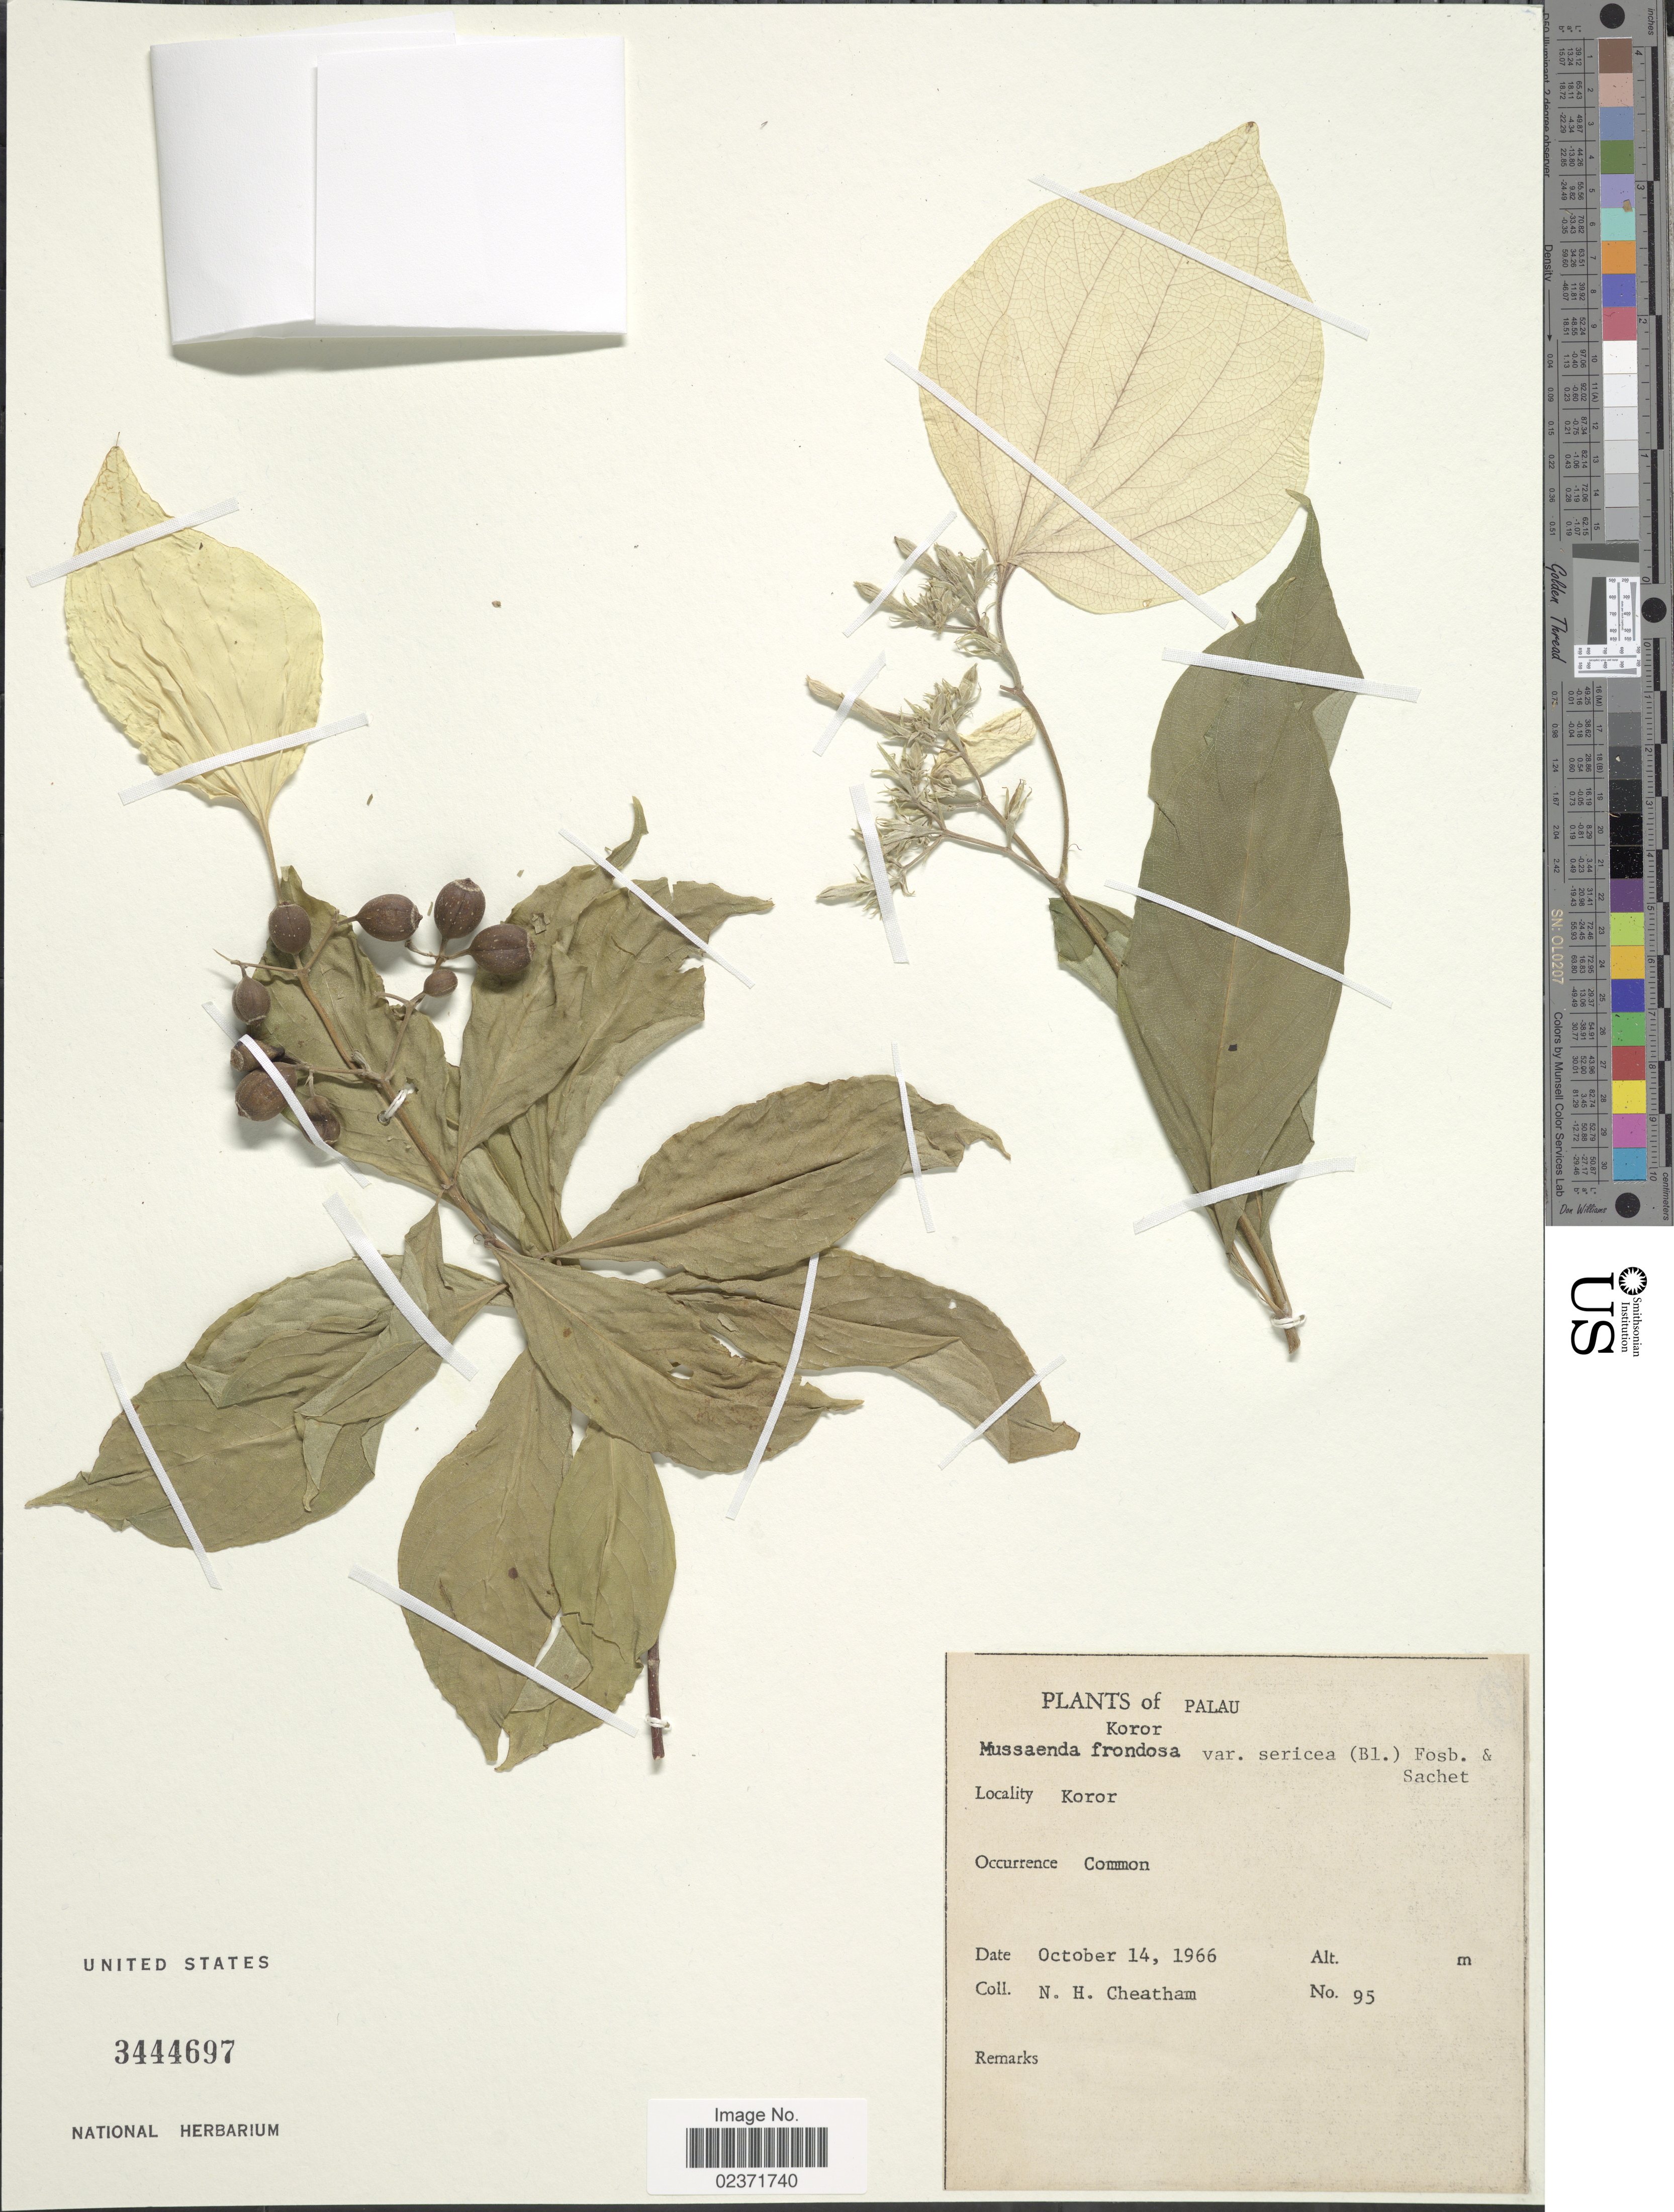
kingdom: Plantae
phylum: Tracheophyta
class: Magnoliopsida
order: Gentianales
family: Rubiaceae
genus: Mussaenda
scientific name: Mussaenda raiateensis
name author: J.W. Moore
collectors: N. H. Cheatham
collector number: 95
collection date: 1966-10-14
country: Palau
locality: Palau. Koror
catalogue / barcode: US 3444697